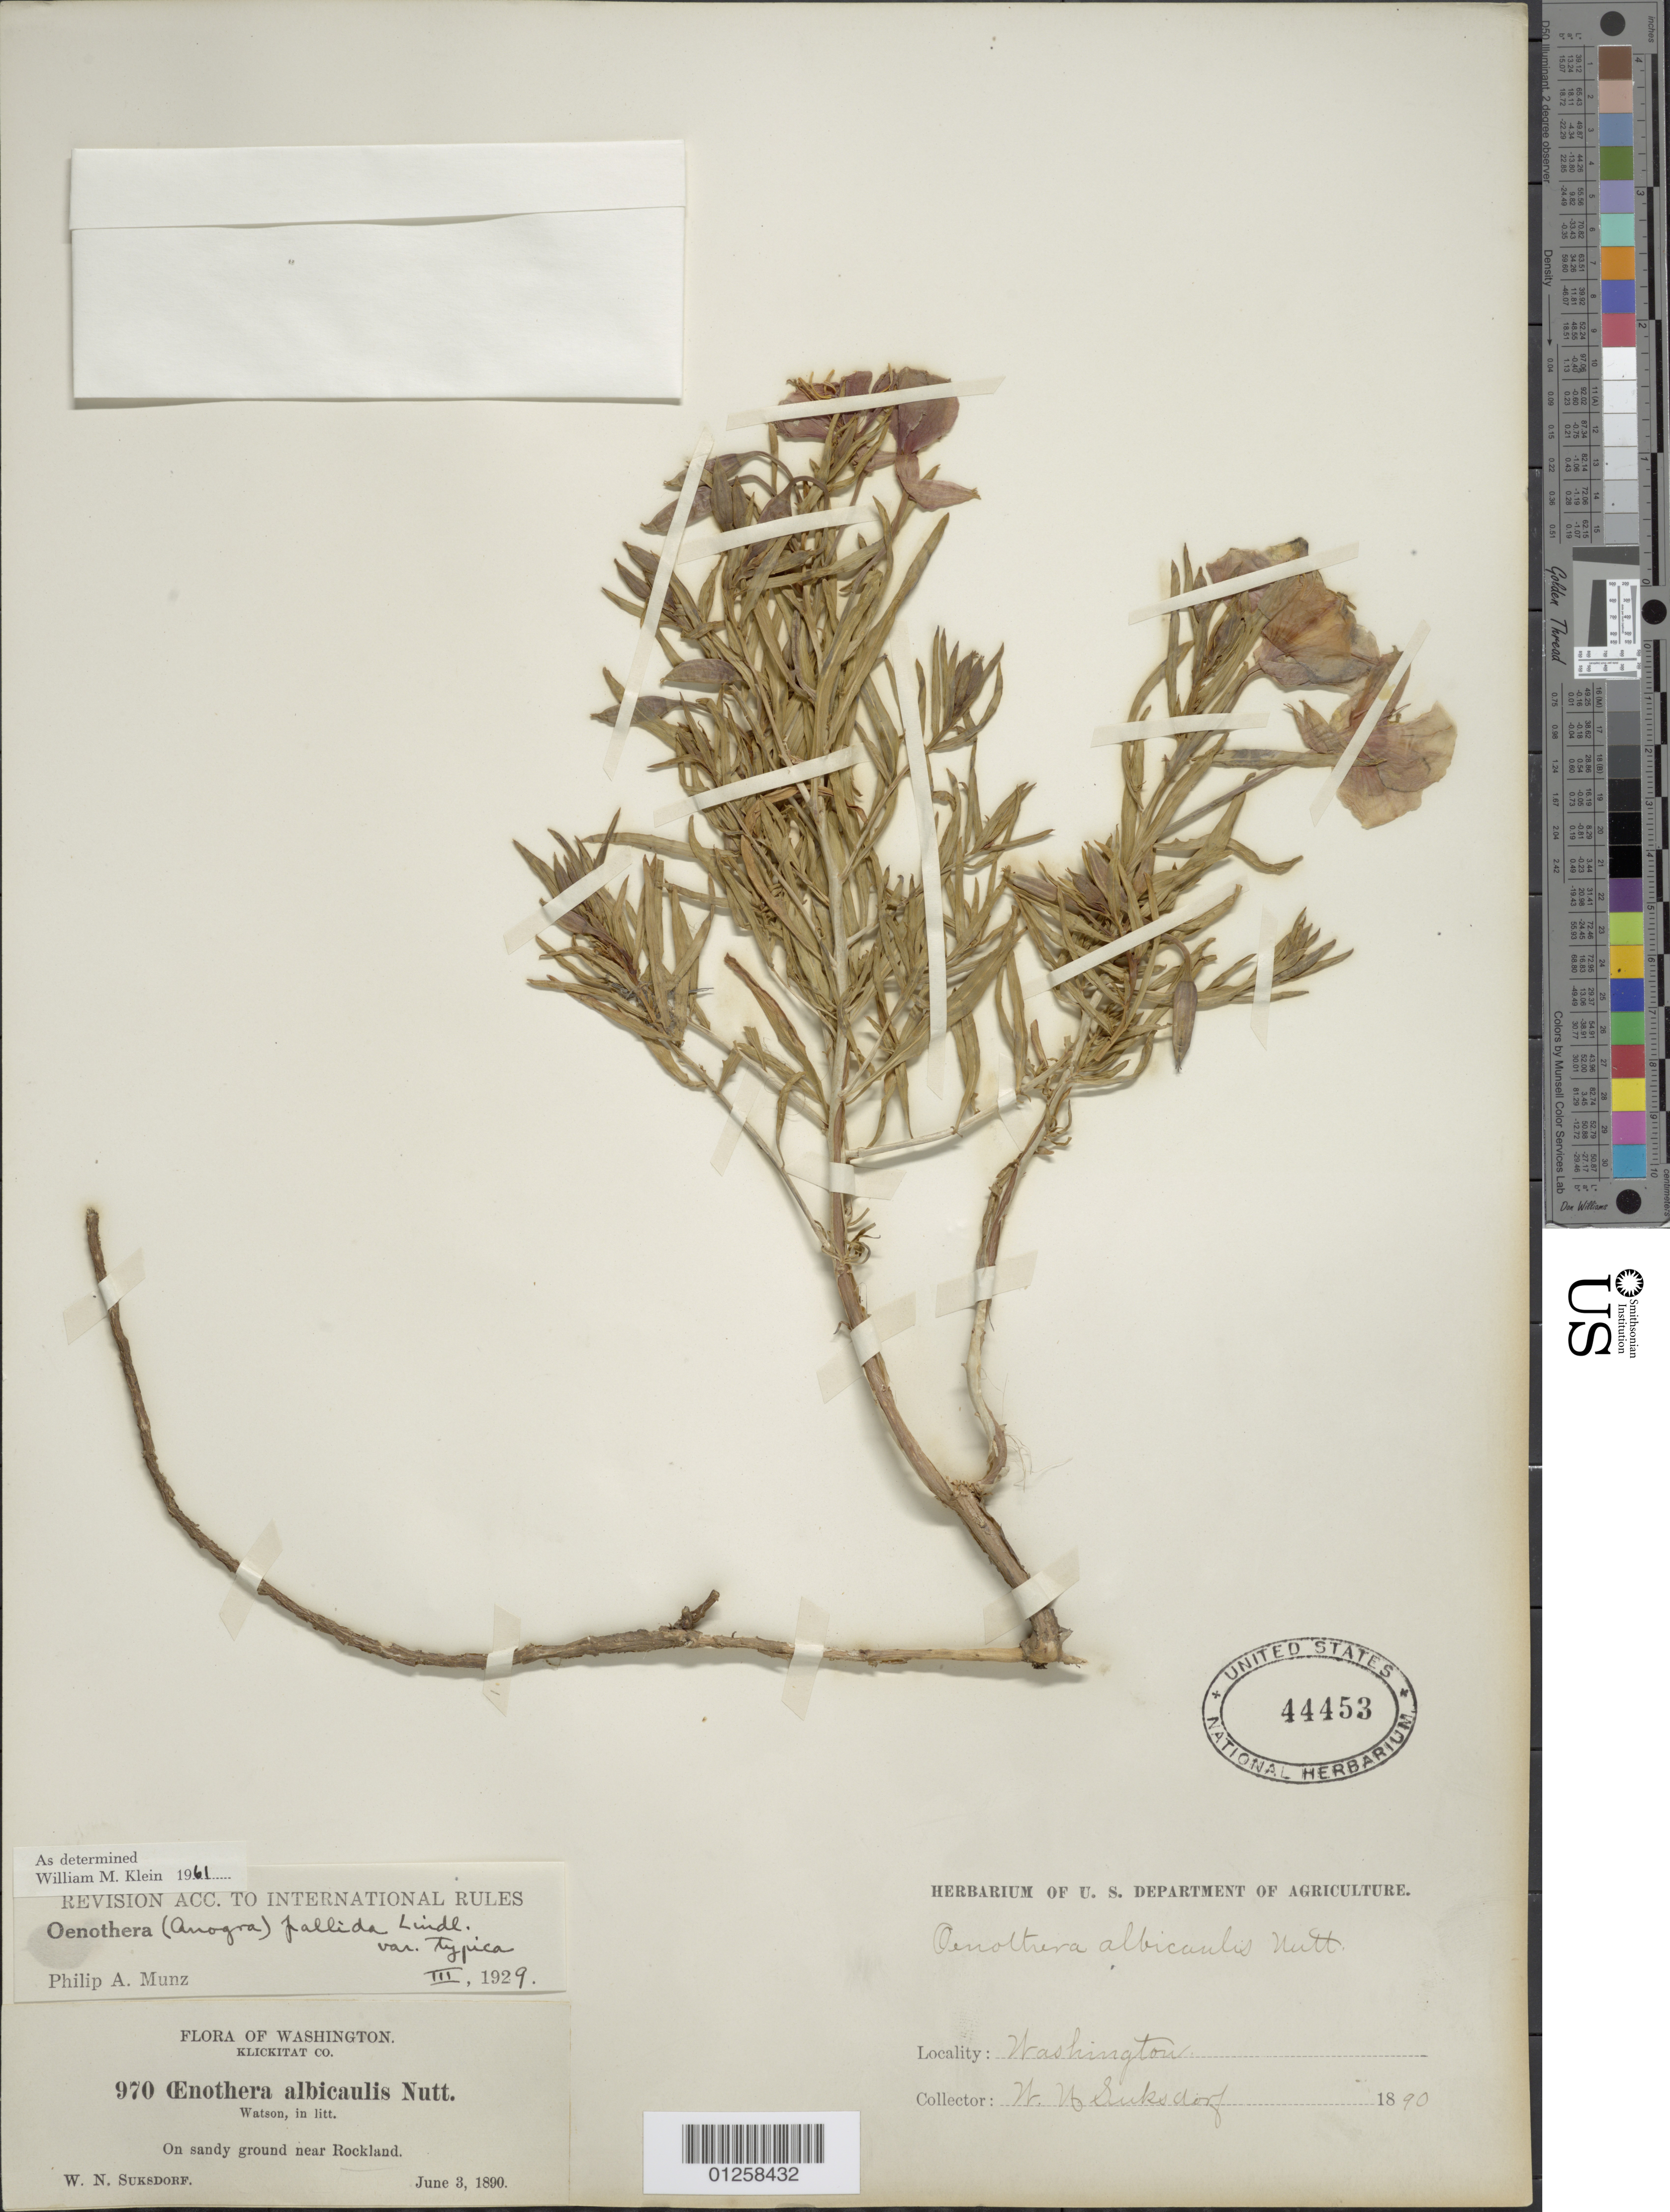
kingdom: Plantae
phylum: Tracheophyta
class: Magnoliopsida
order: Myrtales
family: Onagraceae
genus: Oenothera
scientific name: Oenothera pallida subsp. pallida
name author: Lindl.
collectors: W. N. Suksdorf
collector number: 970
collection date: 1890-06-03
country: United States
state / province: Washington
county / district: Klickitat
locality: Near Rockland.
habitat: On sandy ground.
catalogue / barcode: US 44453